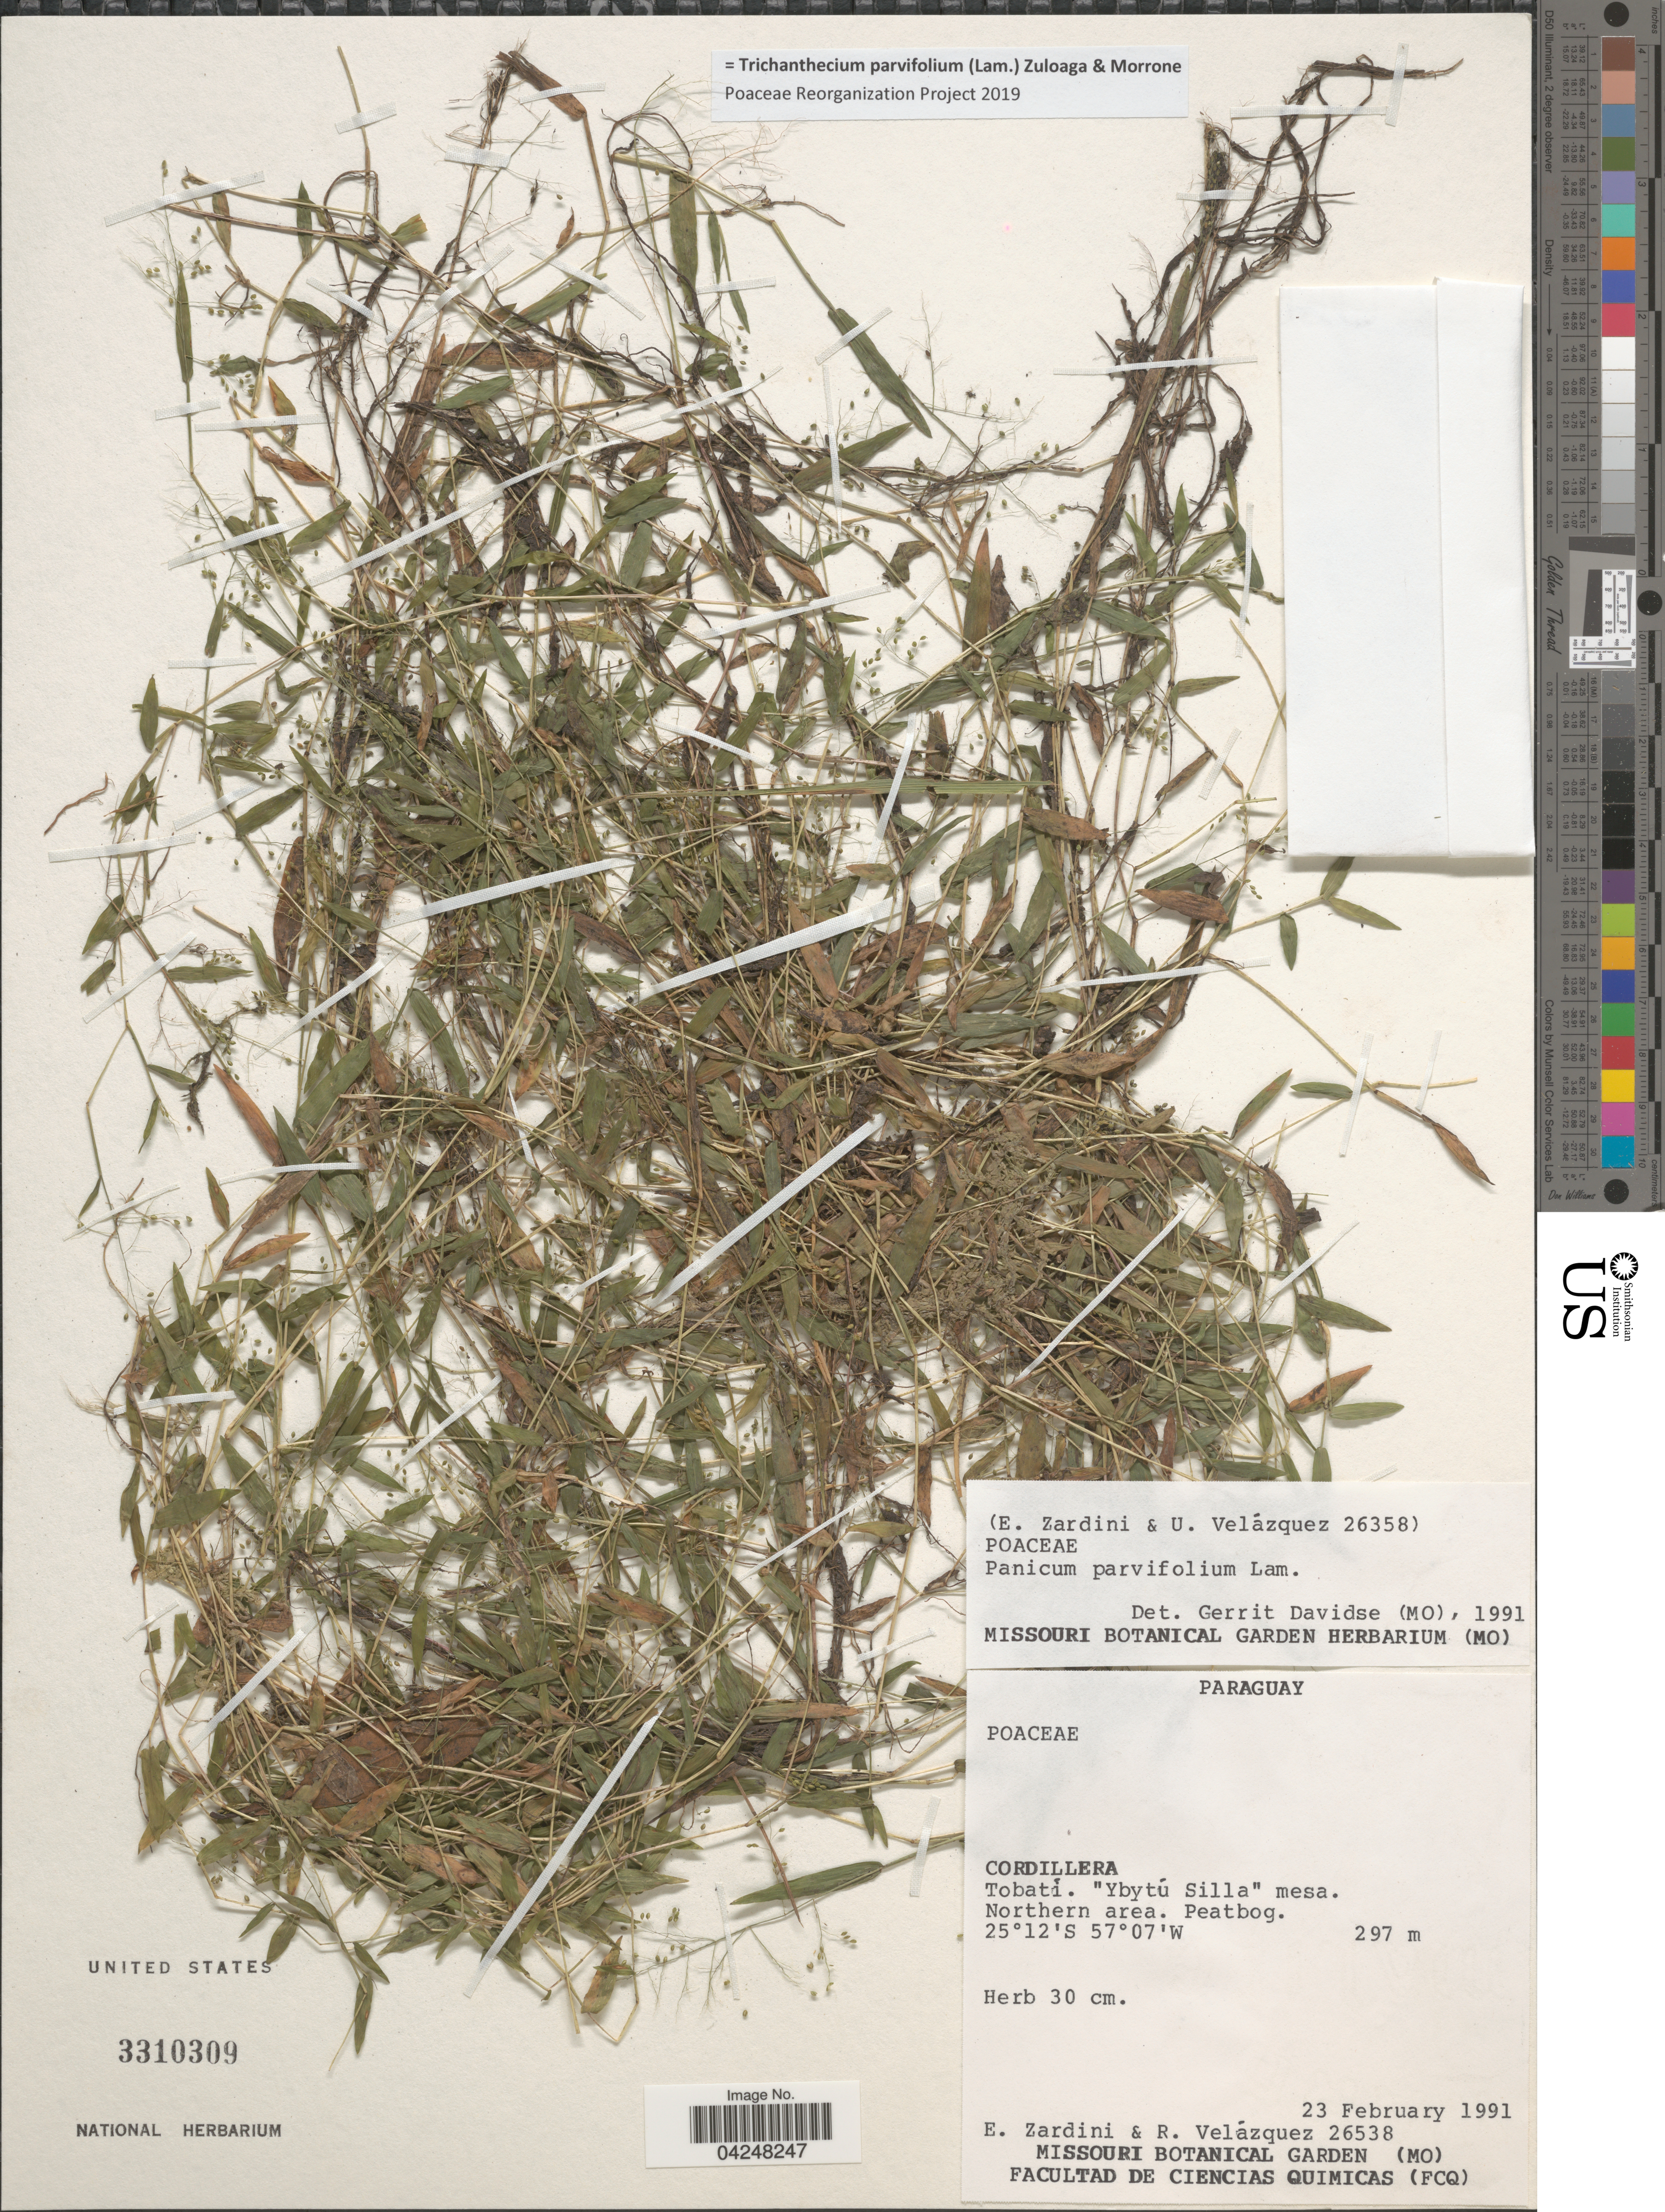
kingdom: Plantae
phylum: Tracheophyta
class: Liliopsida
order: Poales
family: Poaceae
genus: Trichanthecium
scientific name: Trichanthecium parvifolium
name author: (Lam.) Zuloaga & Morrone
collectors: E. Zardini & R. Velázquez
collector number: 26538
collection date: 1991-02-23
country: Paraguay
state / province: Cordillera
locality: Tobati. "Ybytú Silla" mesa. Northern area. Peatbog.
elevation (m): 297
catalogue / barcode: US 3310309